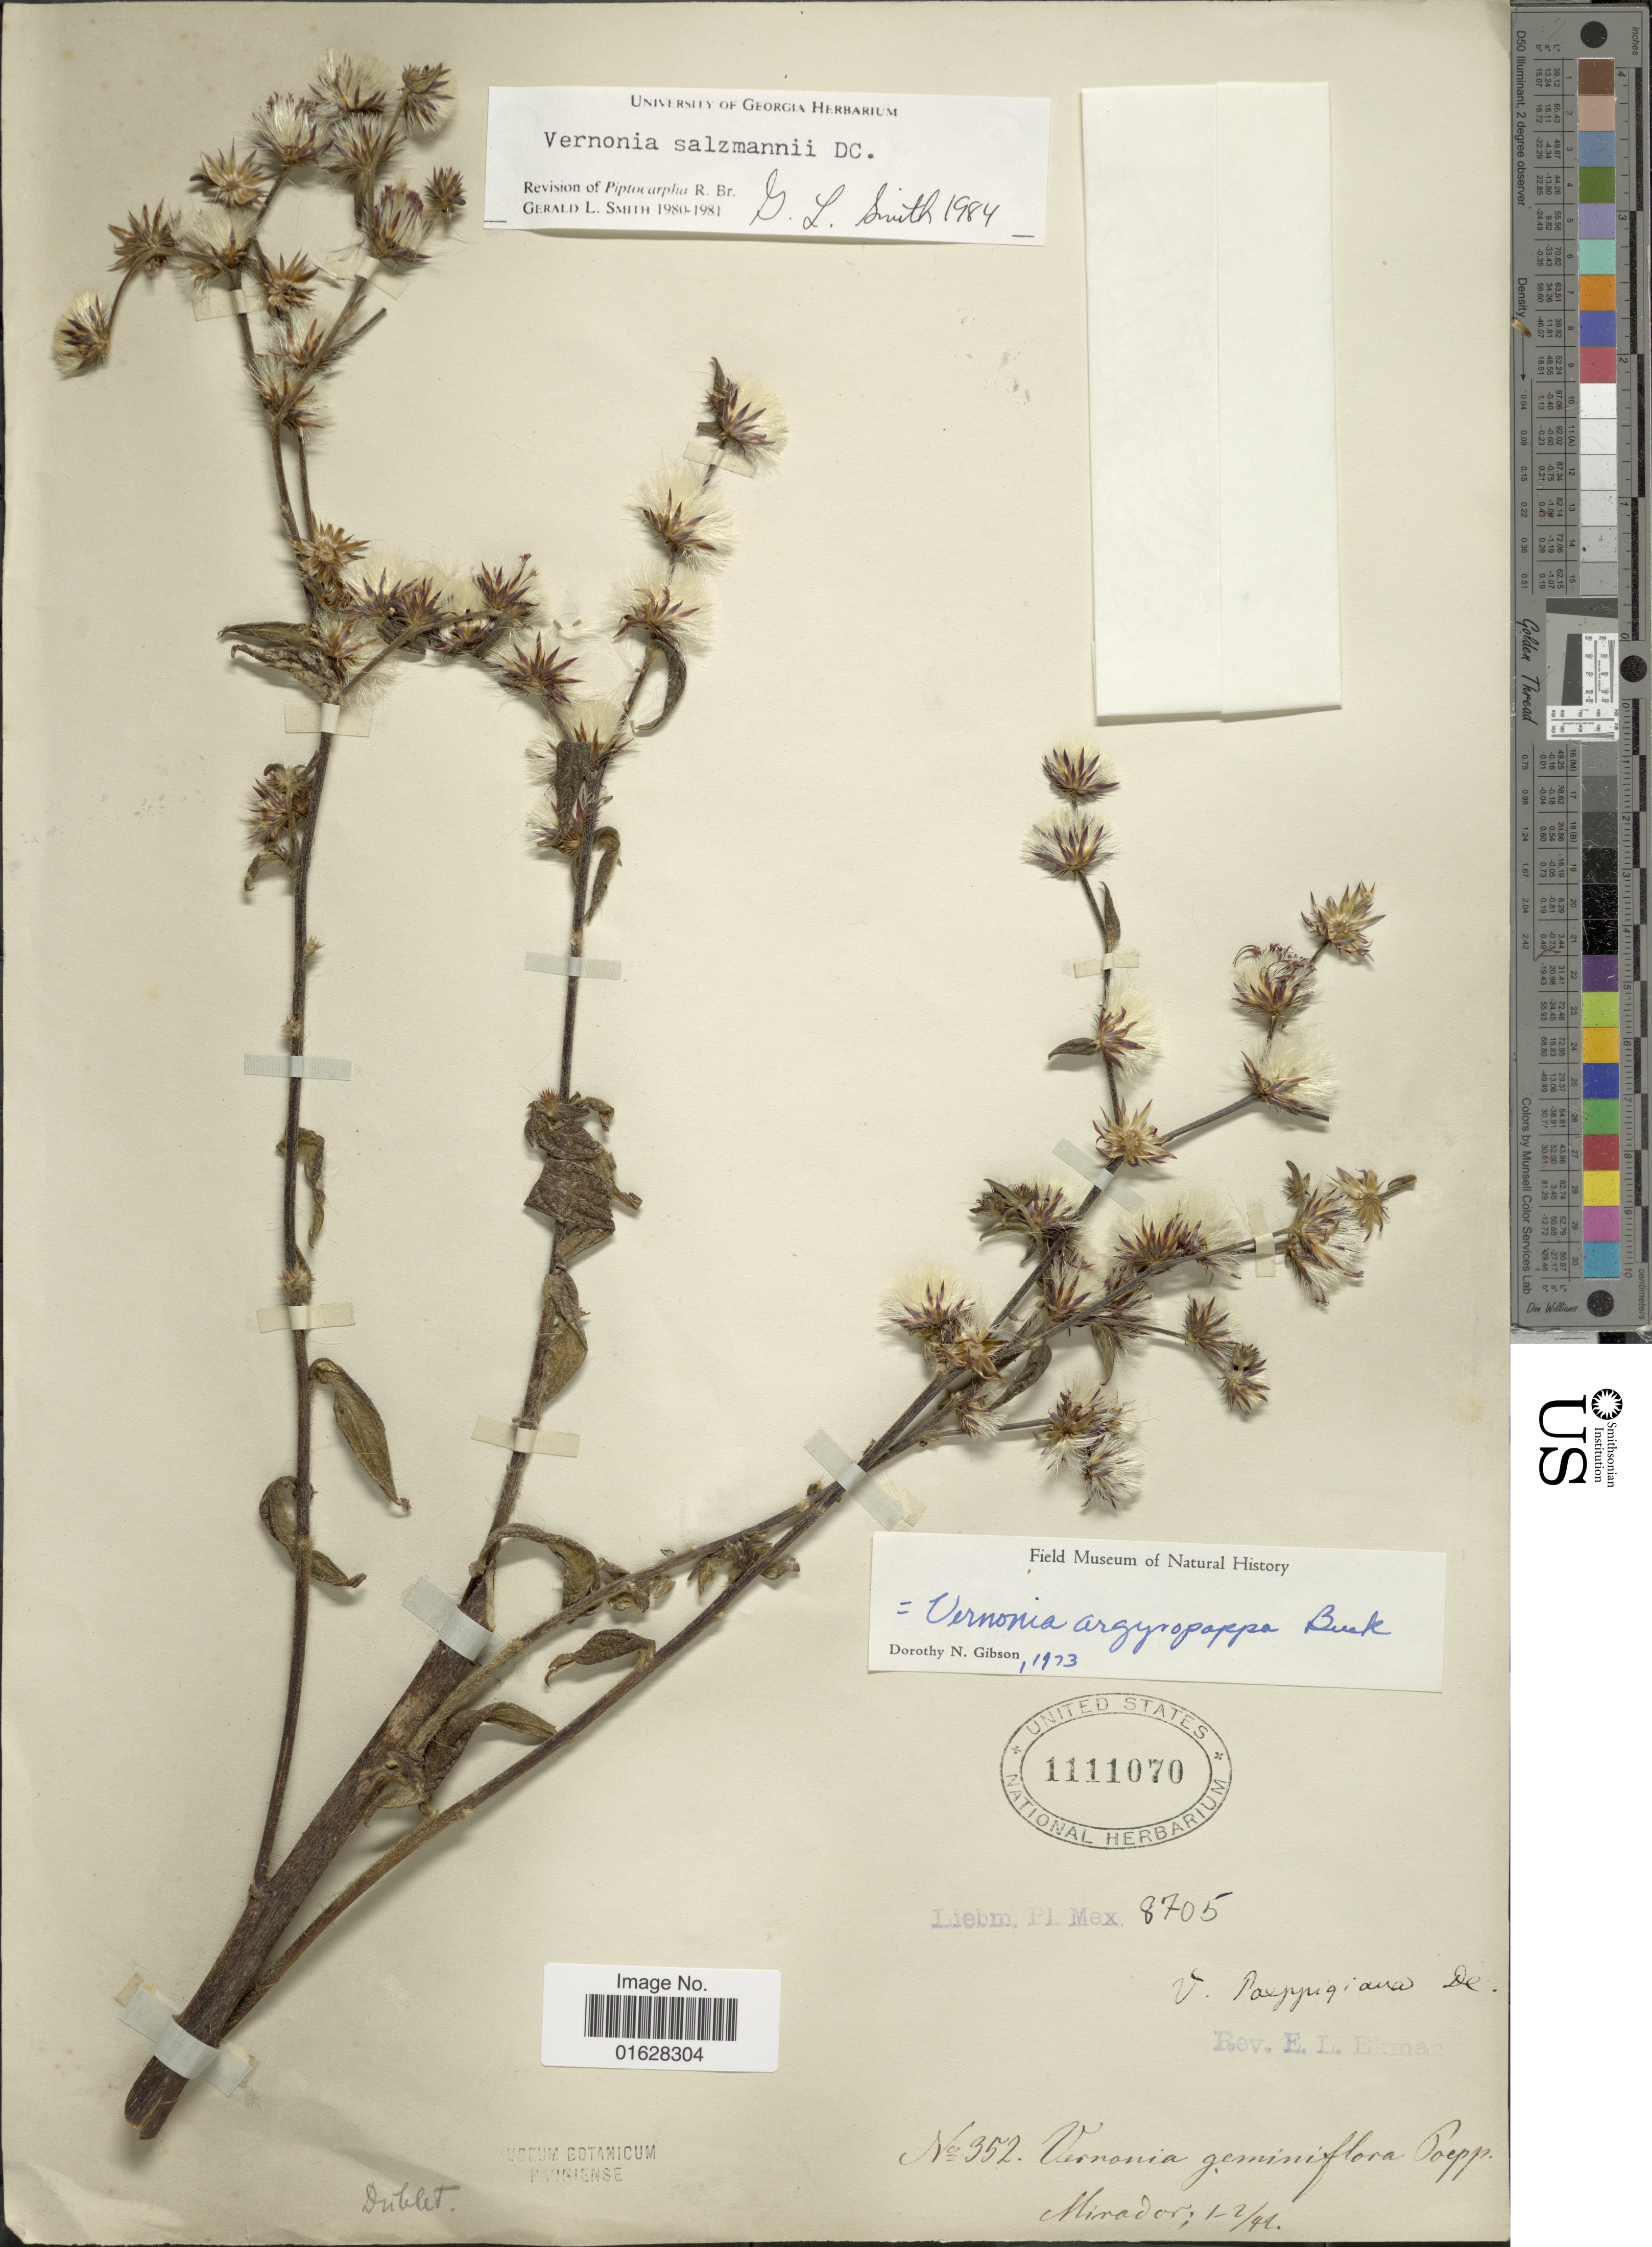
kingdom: Plantae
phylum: Tracheophyta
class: Magnoliopsida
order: Asterales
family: Asteraceae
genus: Lepidaploa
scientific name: Lepidaploa salzmannii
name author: (DC.) H. Rob.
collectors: F. M. Liebmann & E. Ekma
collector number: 352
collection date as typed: Transcribed d/m/y: /1/42 to /2/42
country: Mexico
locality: Mex., Mirador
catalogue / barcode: US 1111070